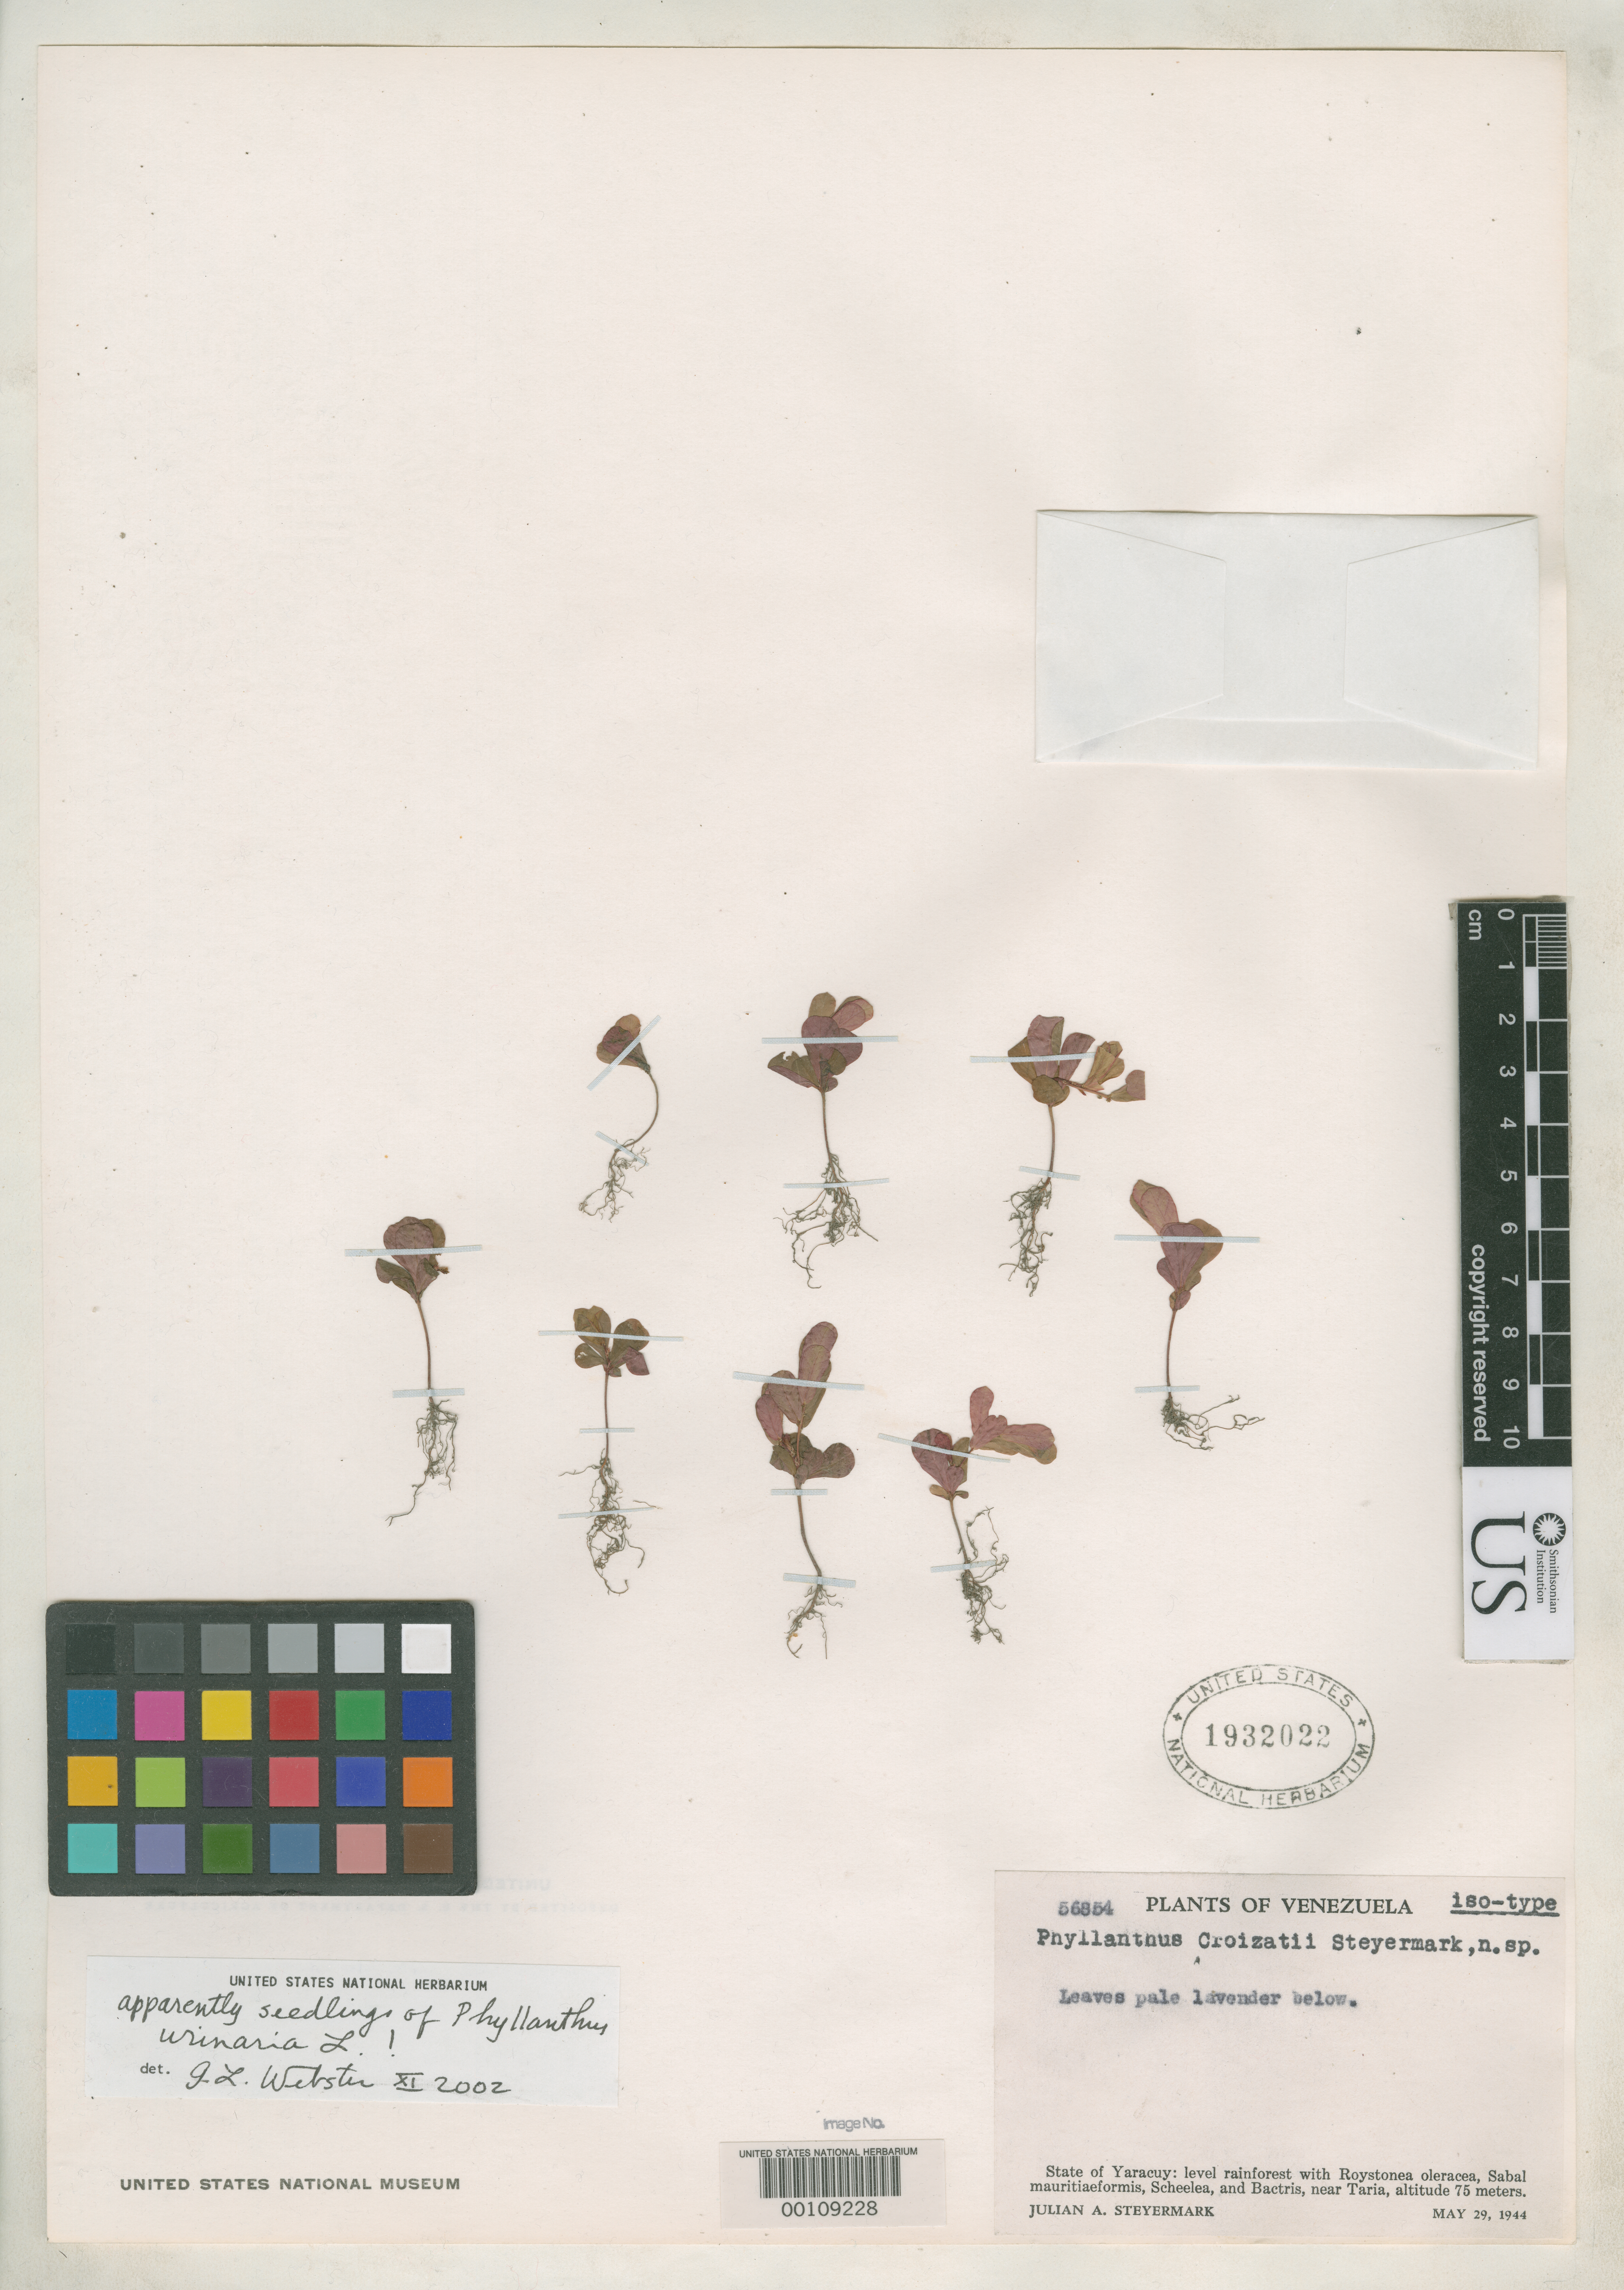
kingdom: Plantae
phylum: Tracheophyta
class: Magnoliopsida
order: Malpighiales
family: Phyllanthaceae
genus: Phyllanthus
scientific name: Phyllanthus croizatii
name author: Steyerm.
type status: Isotype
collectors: J. Steyermark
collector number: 56854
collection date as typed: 29 May 1944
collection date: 1944-05-29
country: Venezuela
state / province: Yaracuy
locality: Near Taria.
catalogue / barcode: US 1932022